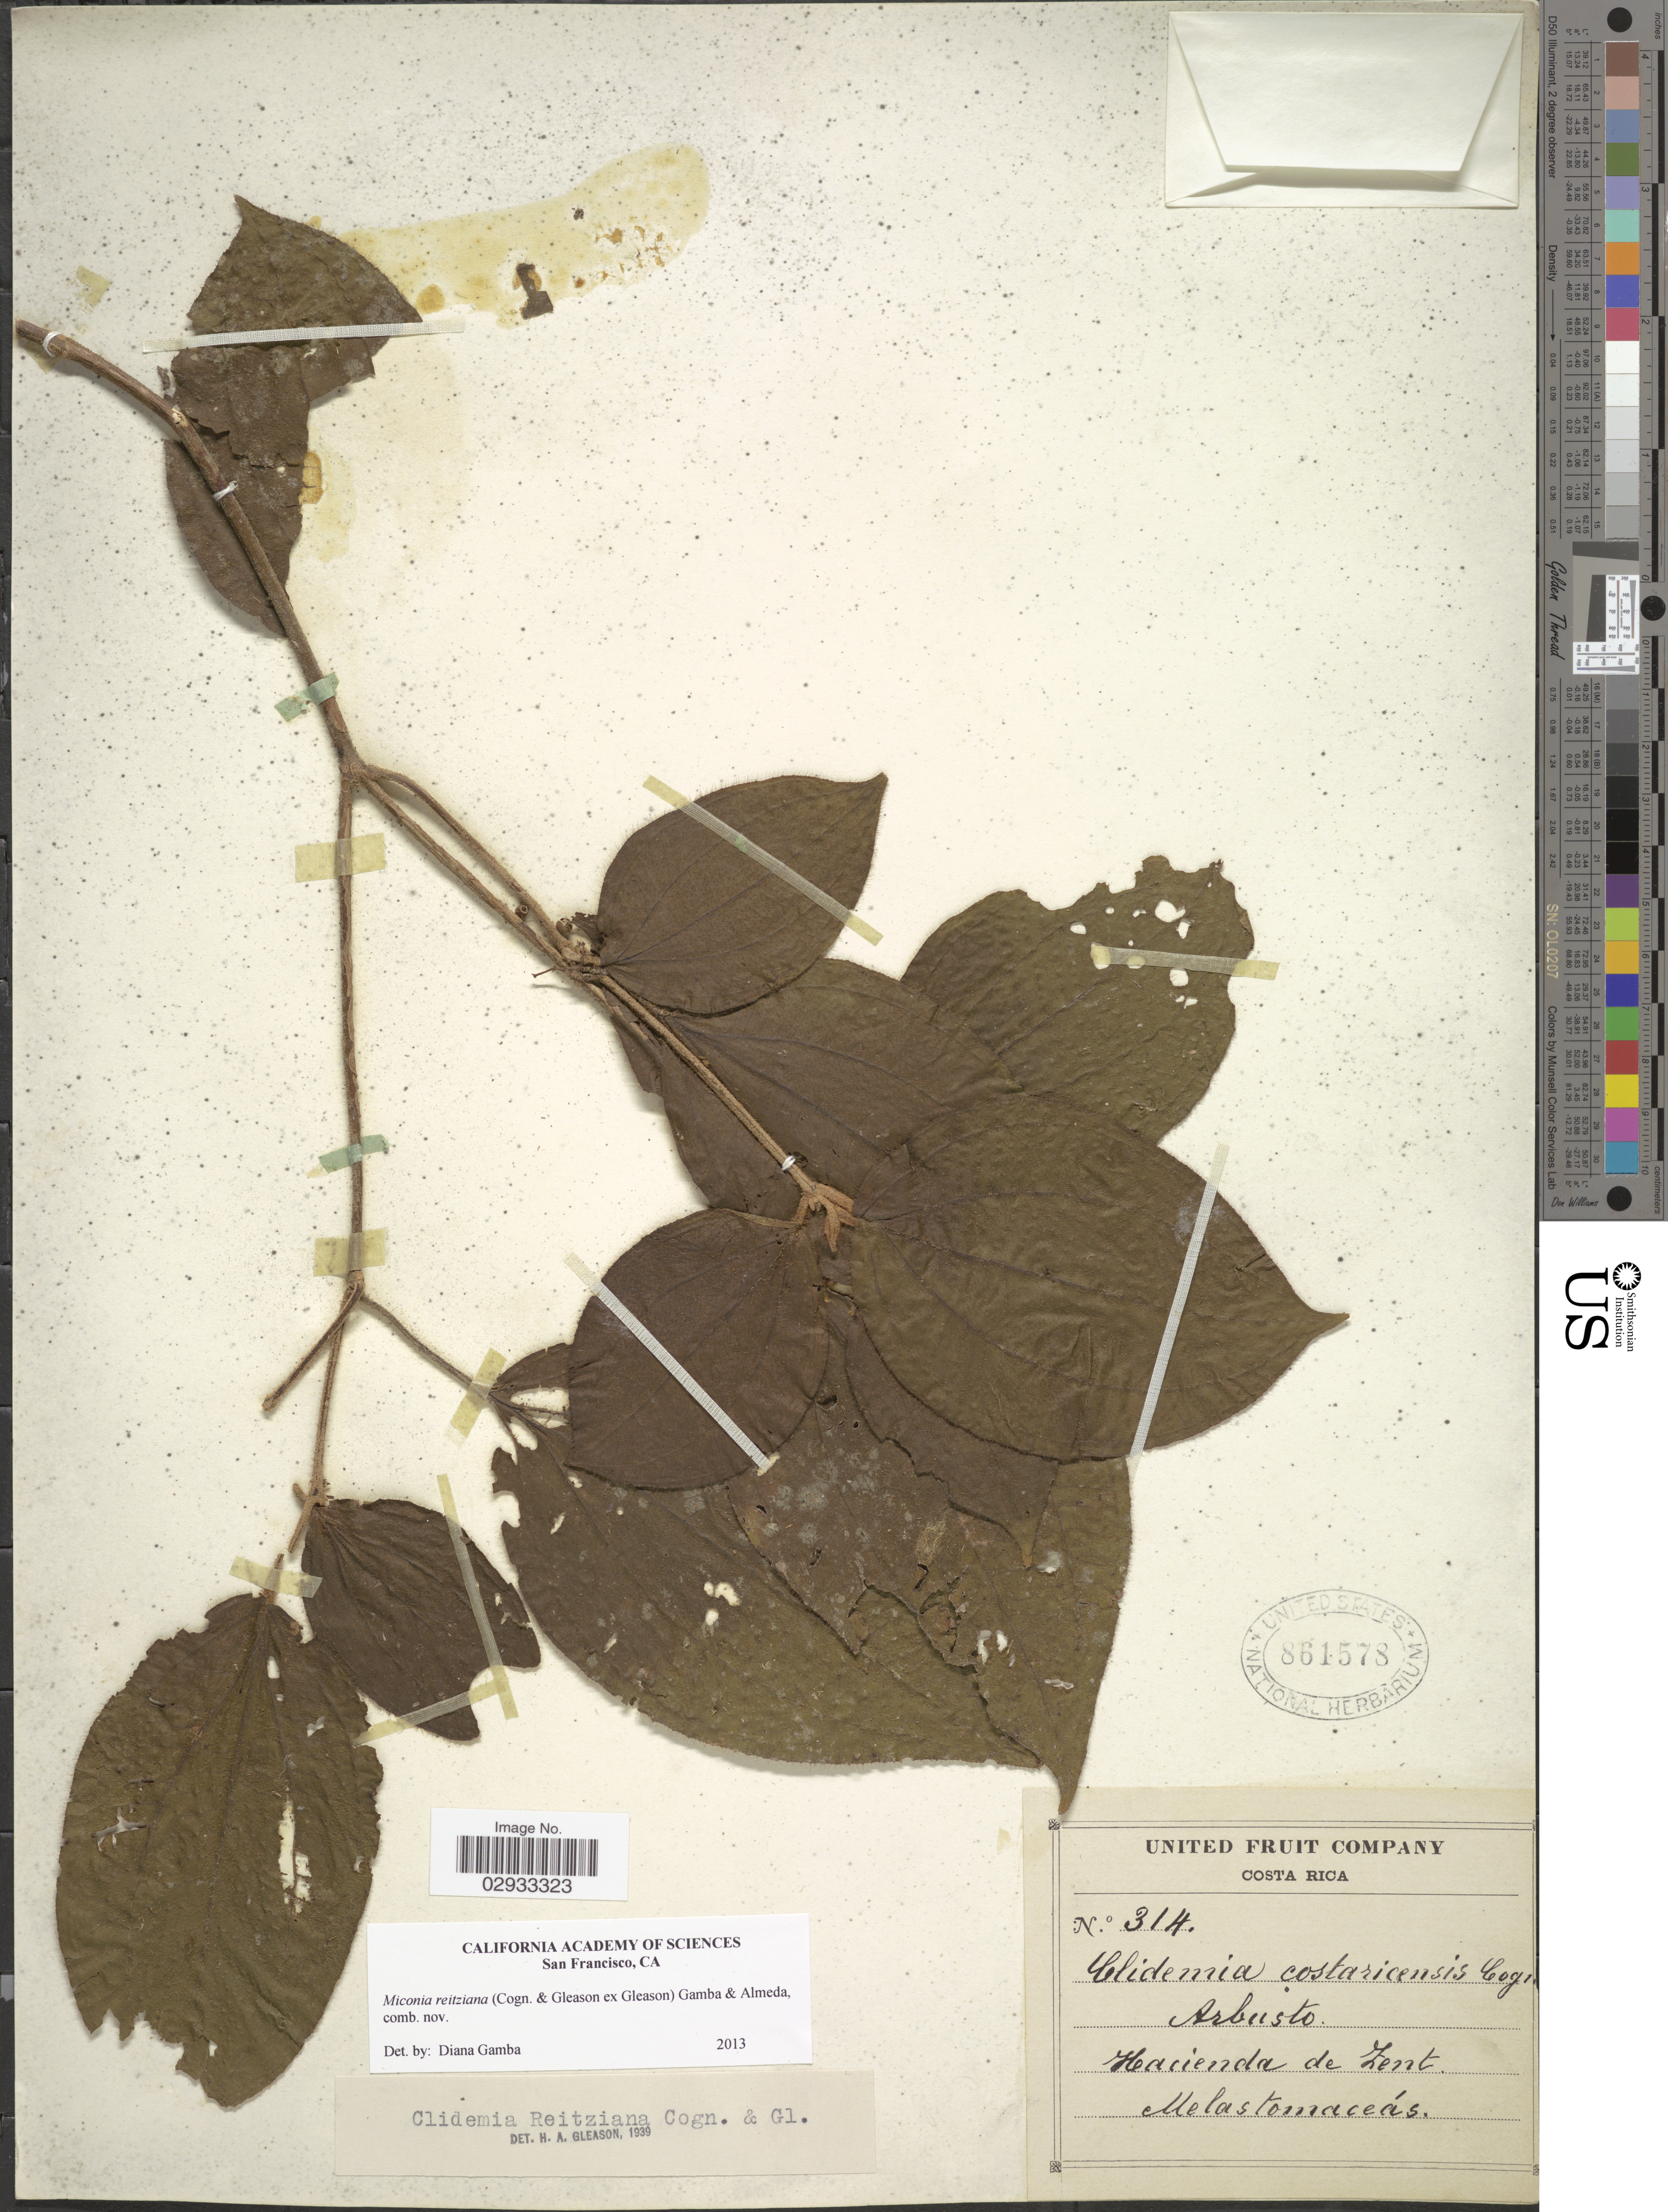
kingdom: Plantae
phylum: Tracheophyta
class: Magnoliopsida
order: Myrtales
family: Melastomataceae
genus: Miconia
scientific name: Miconia reitziana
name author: (Cogn. & Gleason) Gamba & Almeda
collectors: United Fruit Company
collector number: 314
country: Costa Rica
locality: Hacienda de Zent.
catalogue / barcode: US 861578